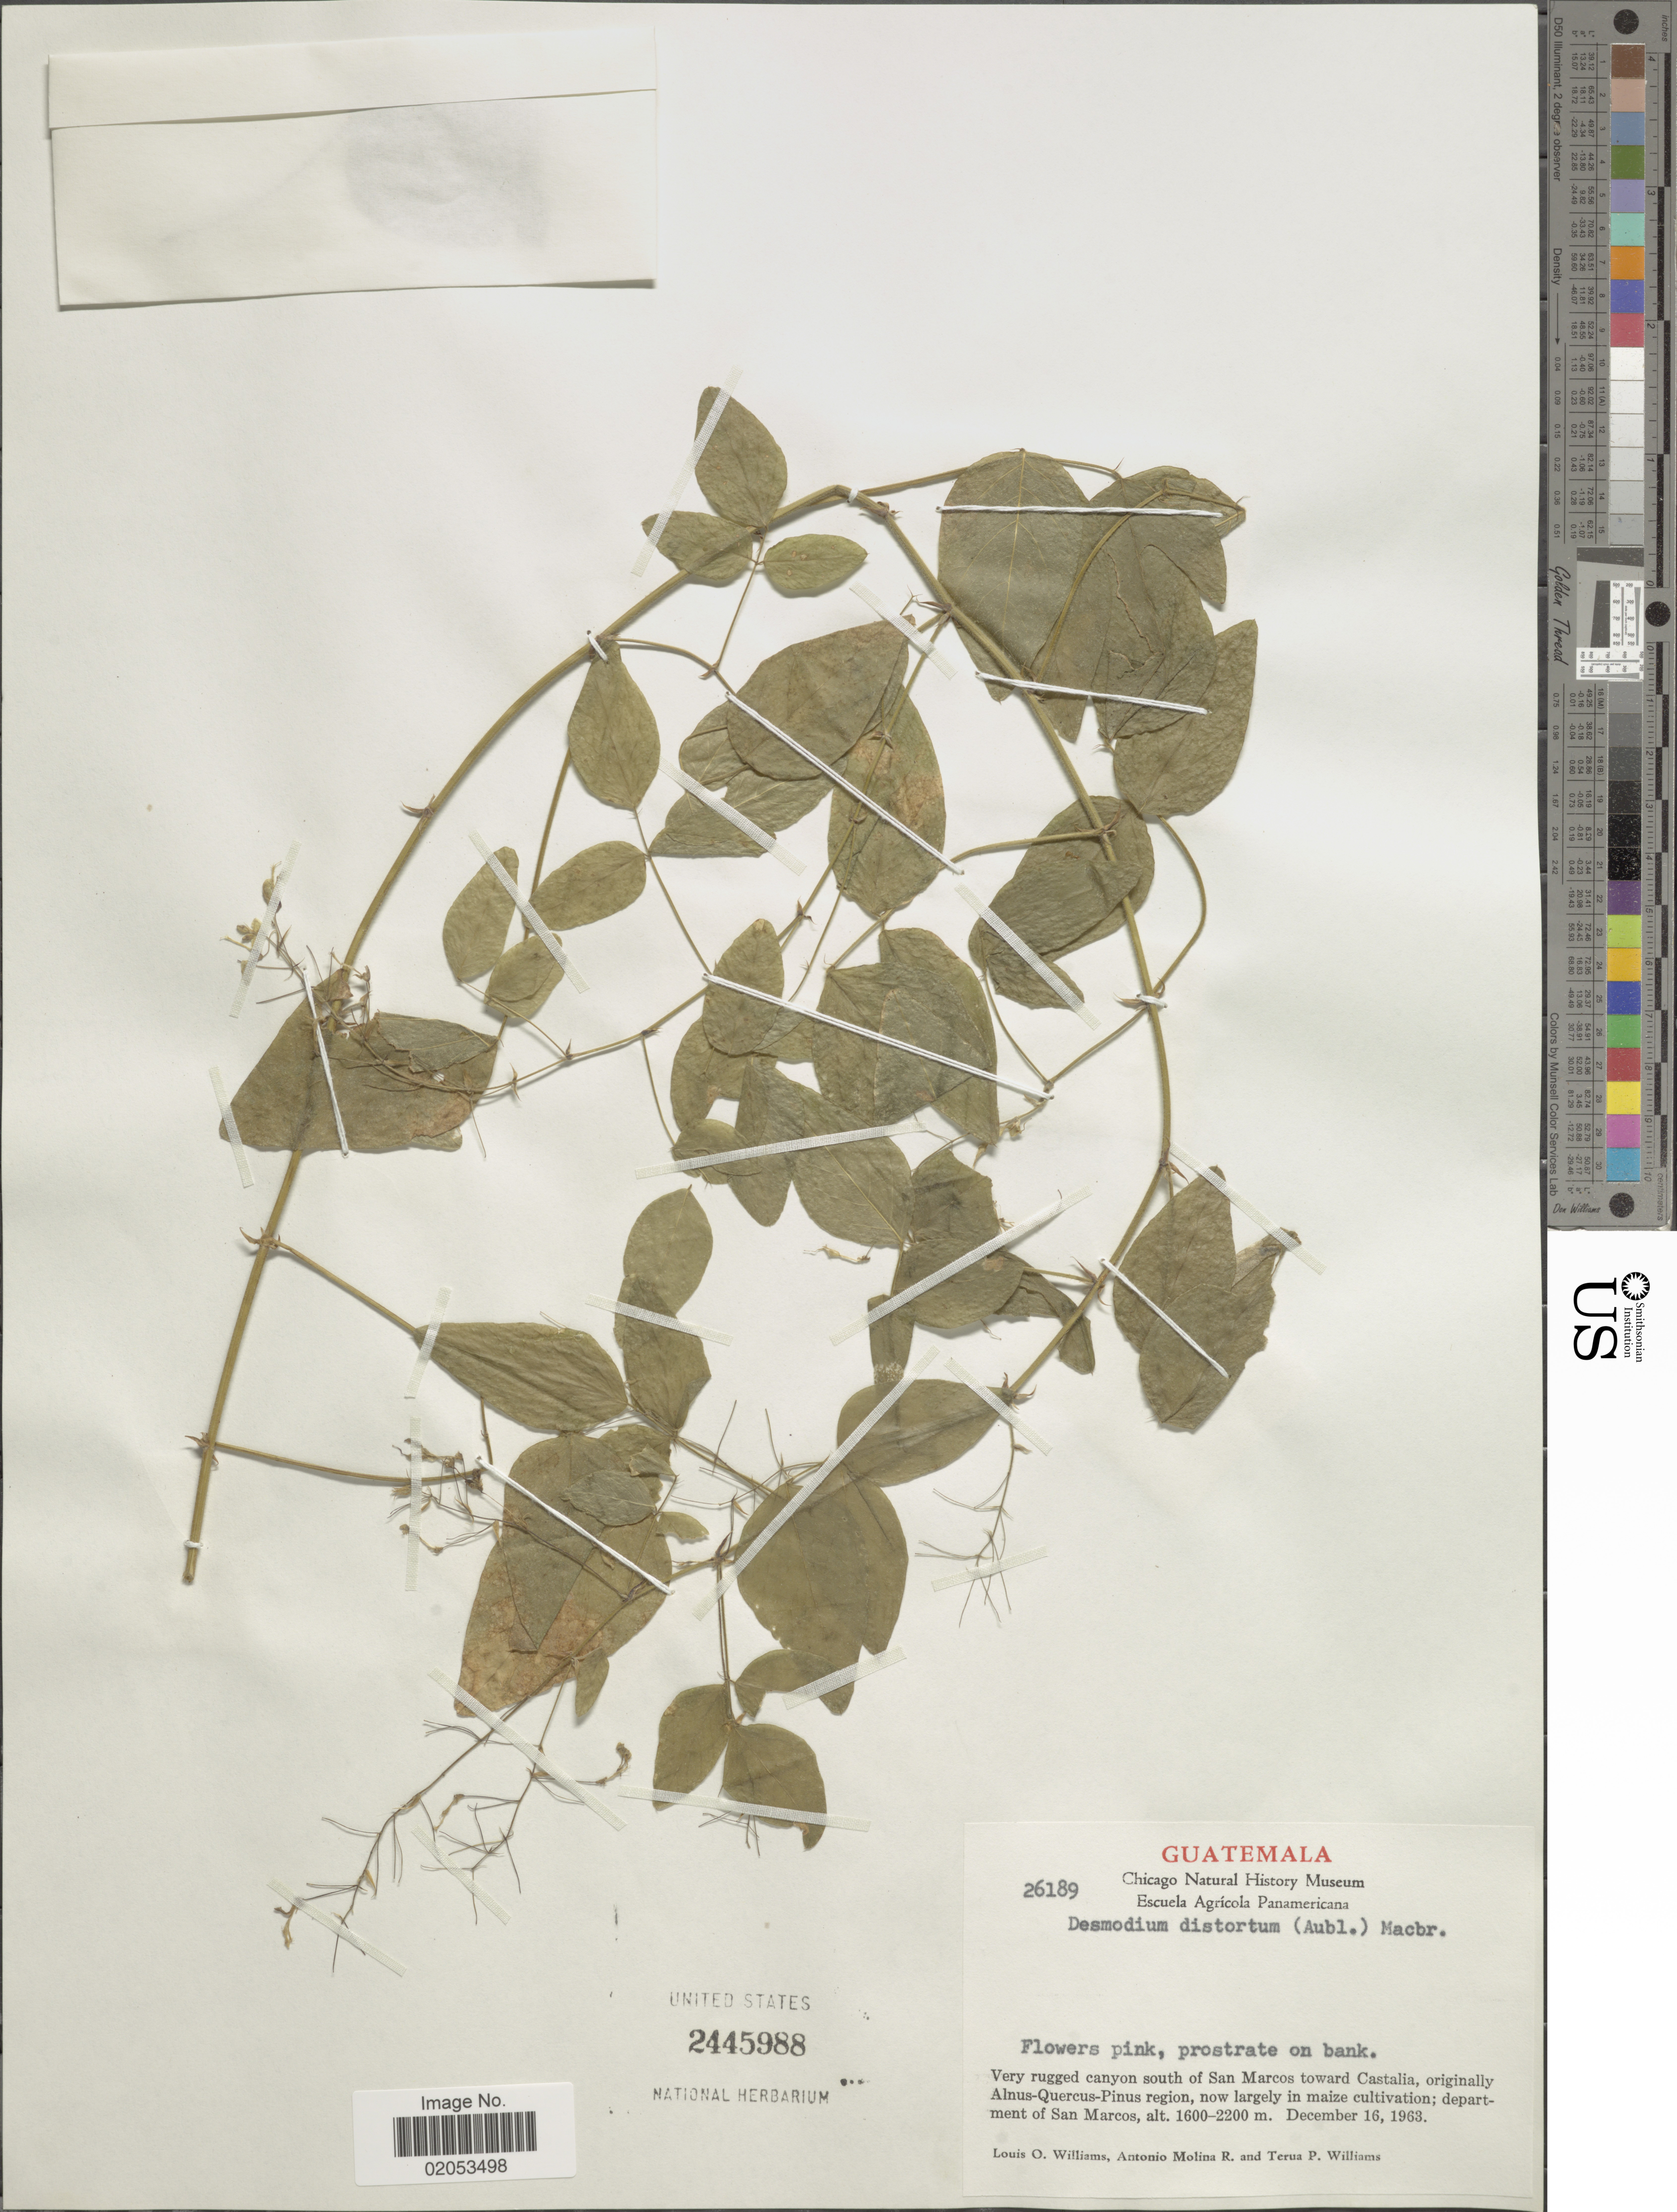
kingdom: Plantae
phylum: Tracheophyta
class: Magnoliopsida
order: Fabales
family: Fabaceae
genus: Desmodium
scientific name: Desmodium distortum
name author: (Aubl.) J.F. Macbr.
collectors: L. O. Williams, A. Molina R. & T. P. Williams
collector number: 26189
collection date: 1963-12-16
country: Guatemala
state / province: San Marcos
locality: Very rugged canyon south of San Marcos toward Castalia, department of San Marcos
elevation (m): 1600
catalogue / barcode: US 2445988